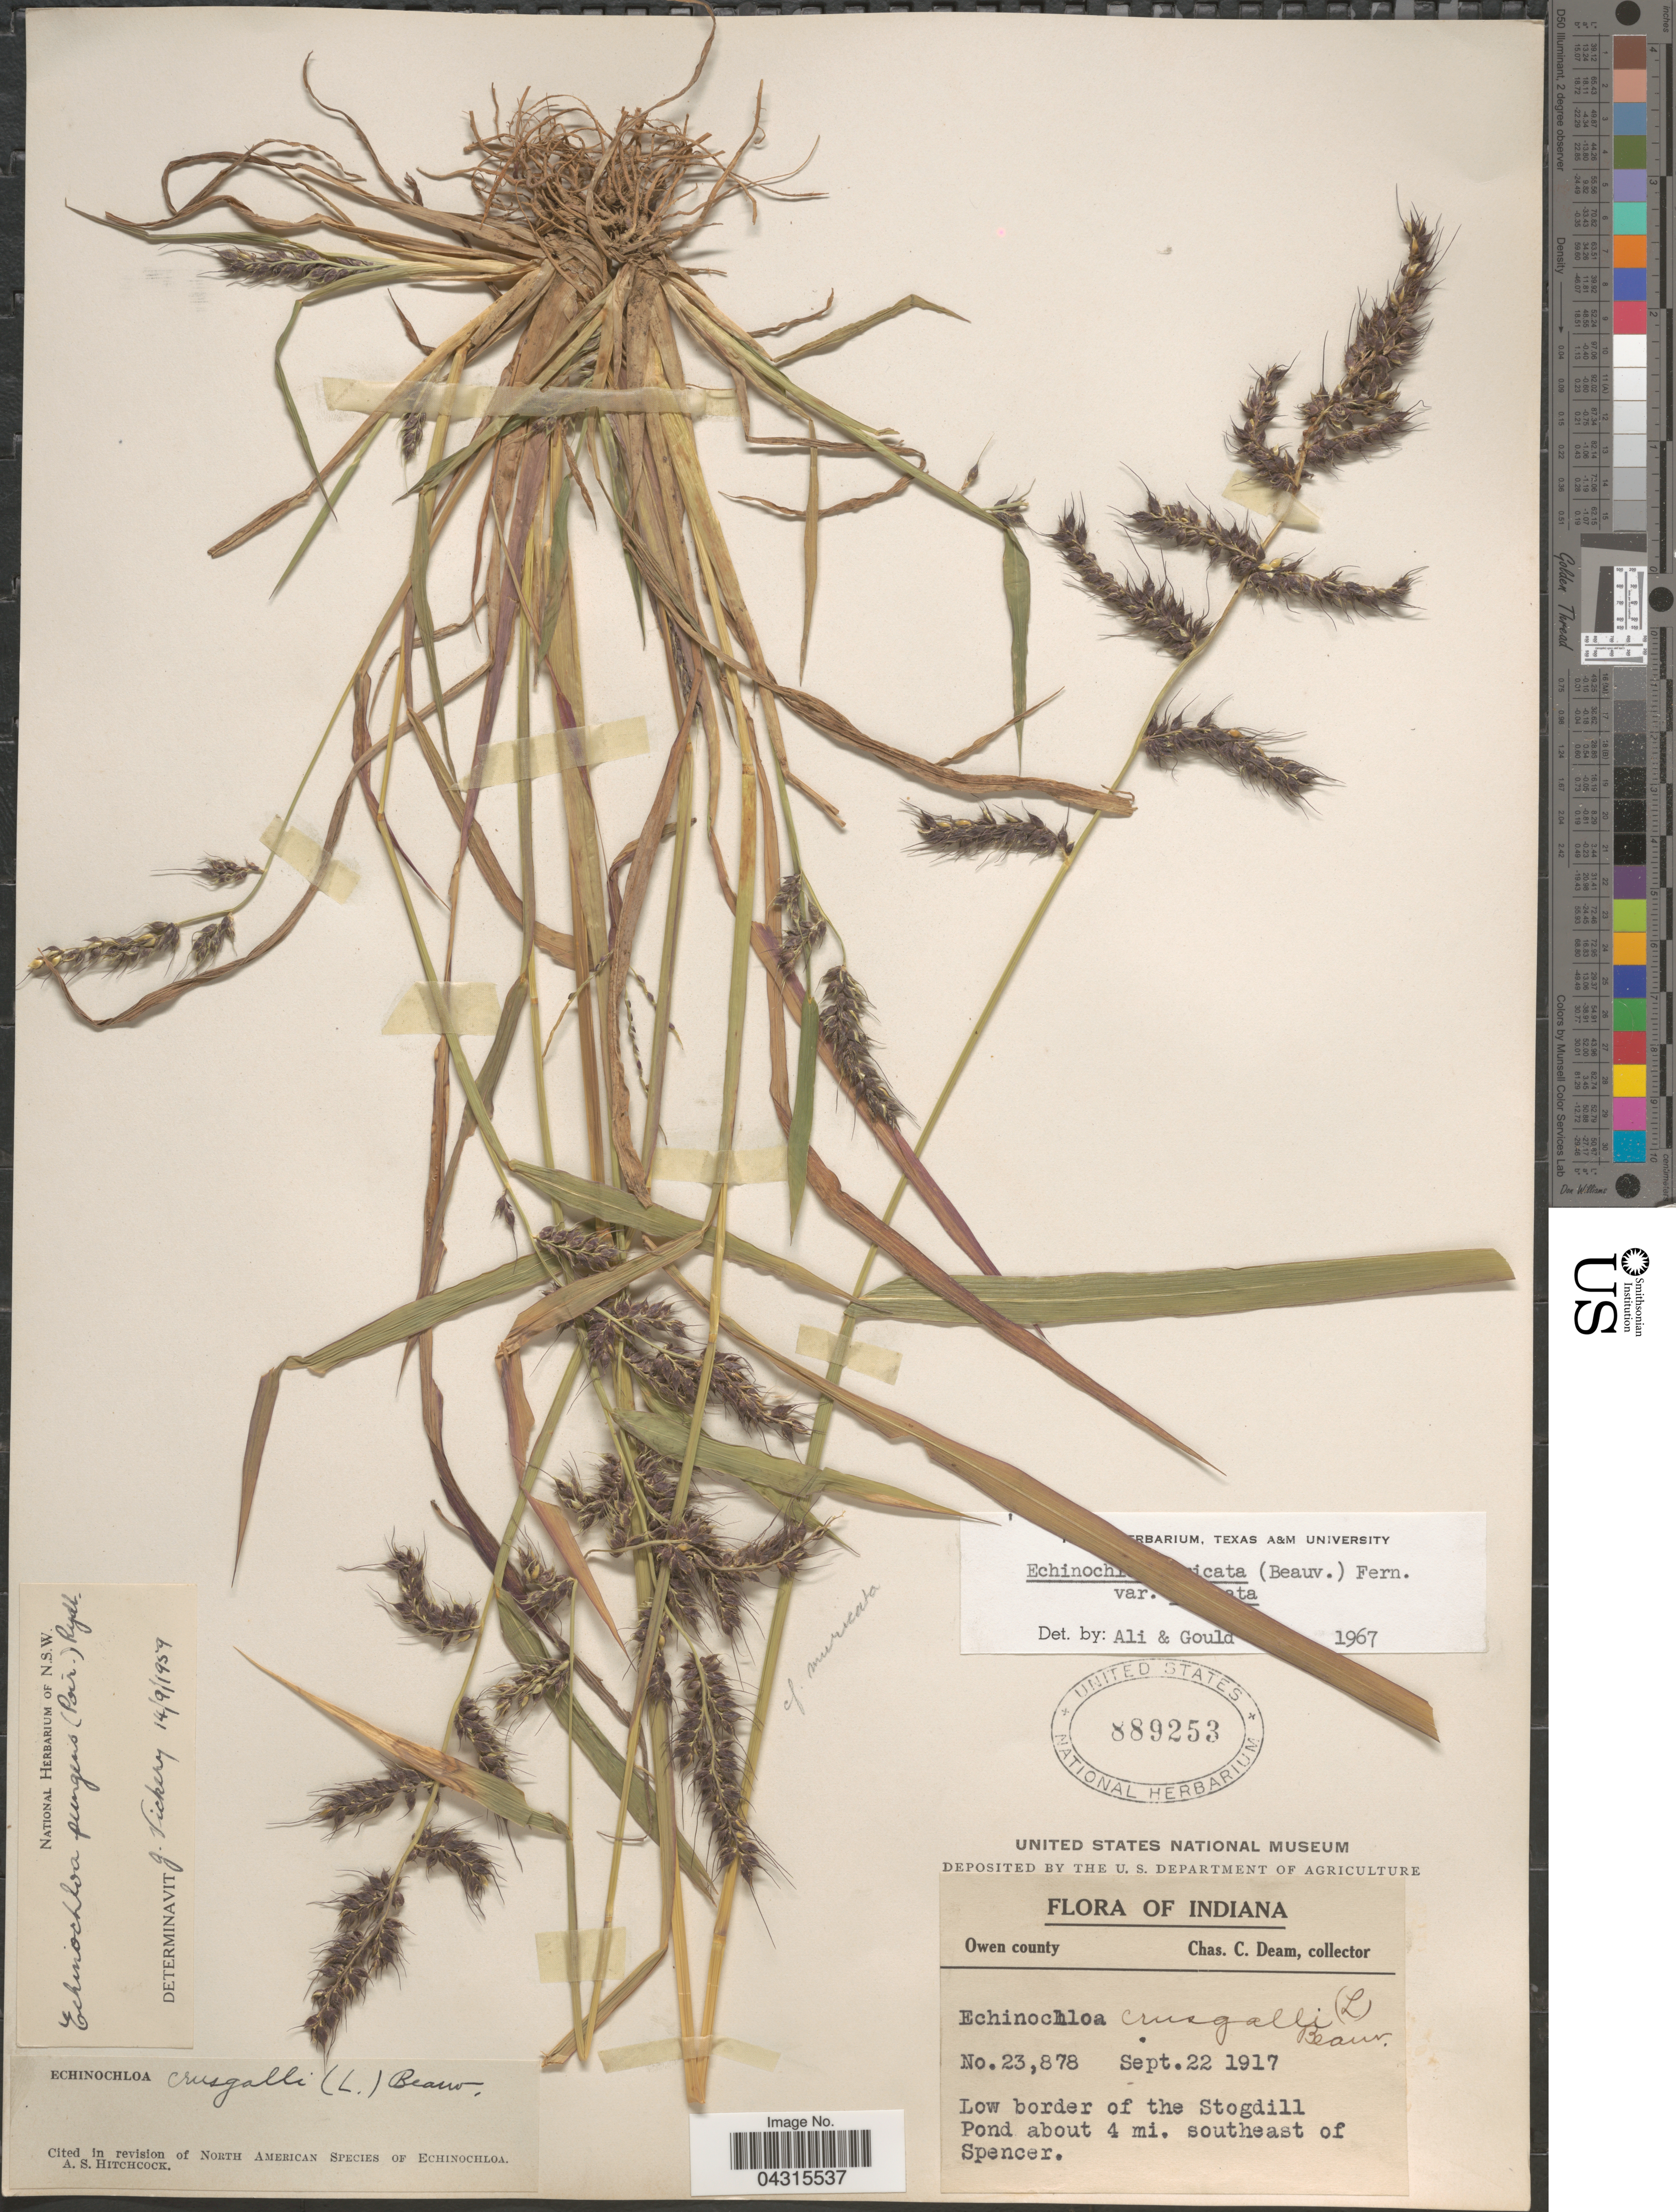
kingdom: Plantae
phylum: Tracheophyta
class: Liliopsida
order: Poales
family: Poaceae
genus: Echinochloa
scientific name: Echinochloa muricata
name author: (P. Beauv.) Fernald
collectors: C. C. Deam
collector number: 23878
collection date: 1917-09-22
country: United States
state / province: Indiana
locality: Owen county. Low border of the Stogdill Pond about 4 mi. southeast of Spencer.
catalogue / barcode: US 889253